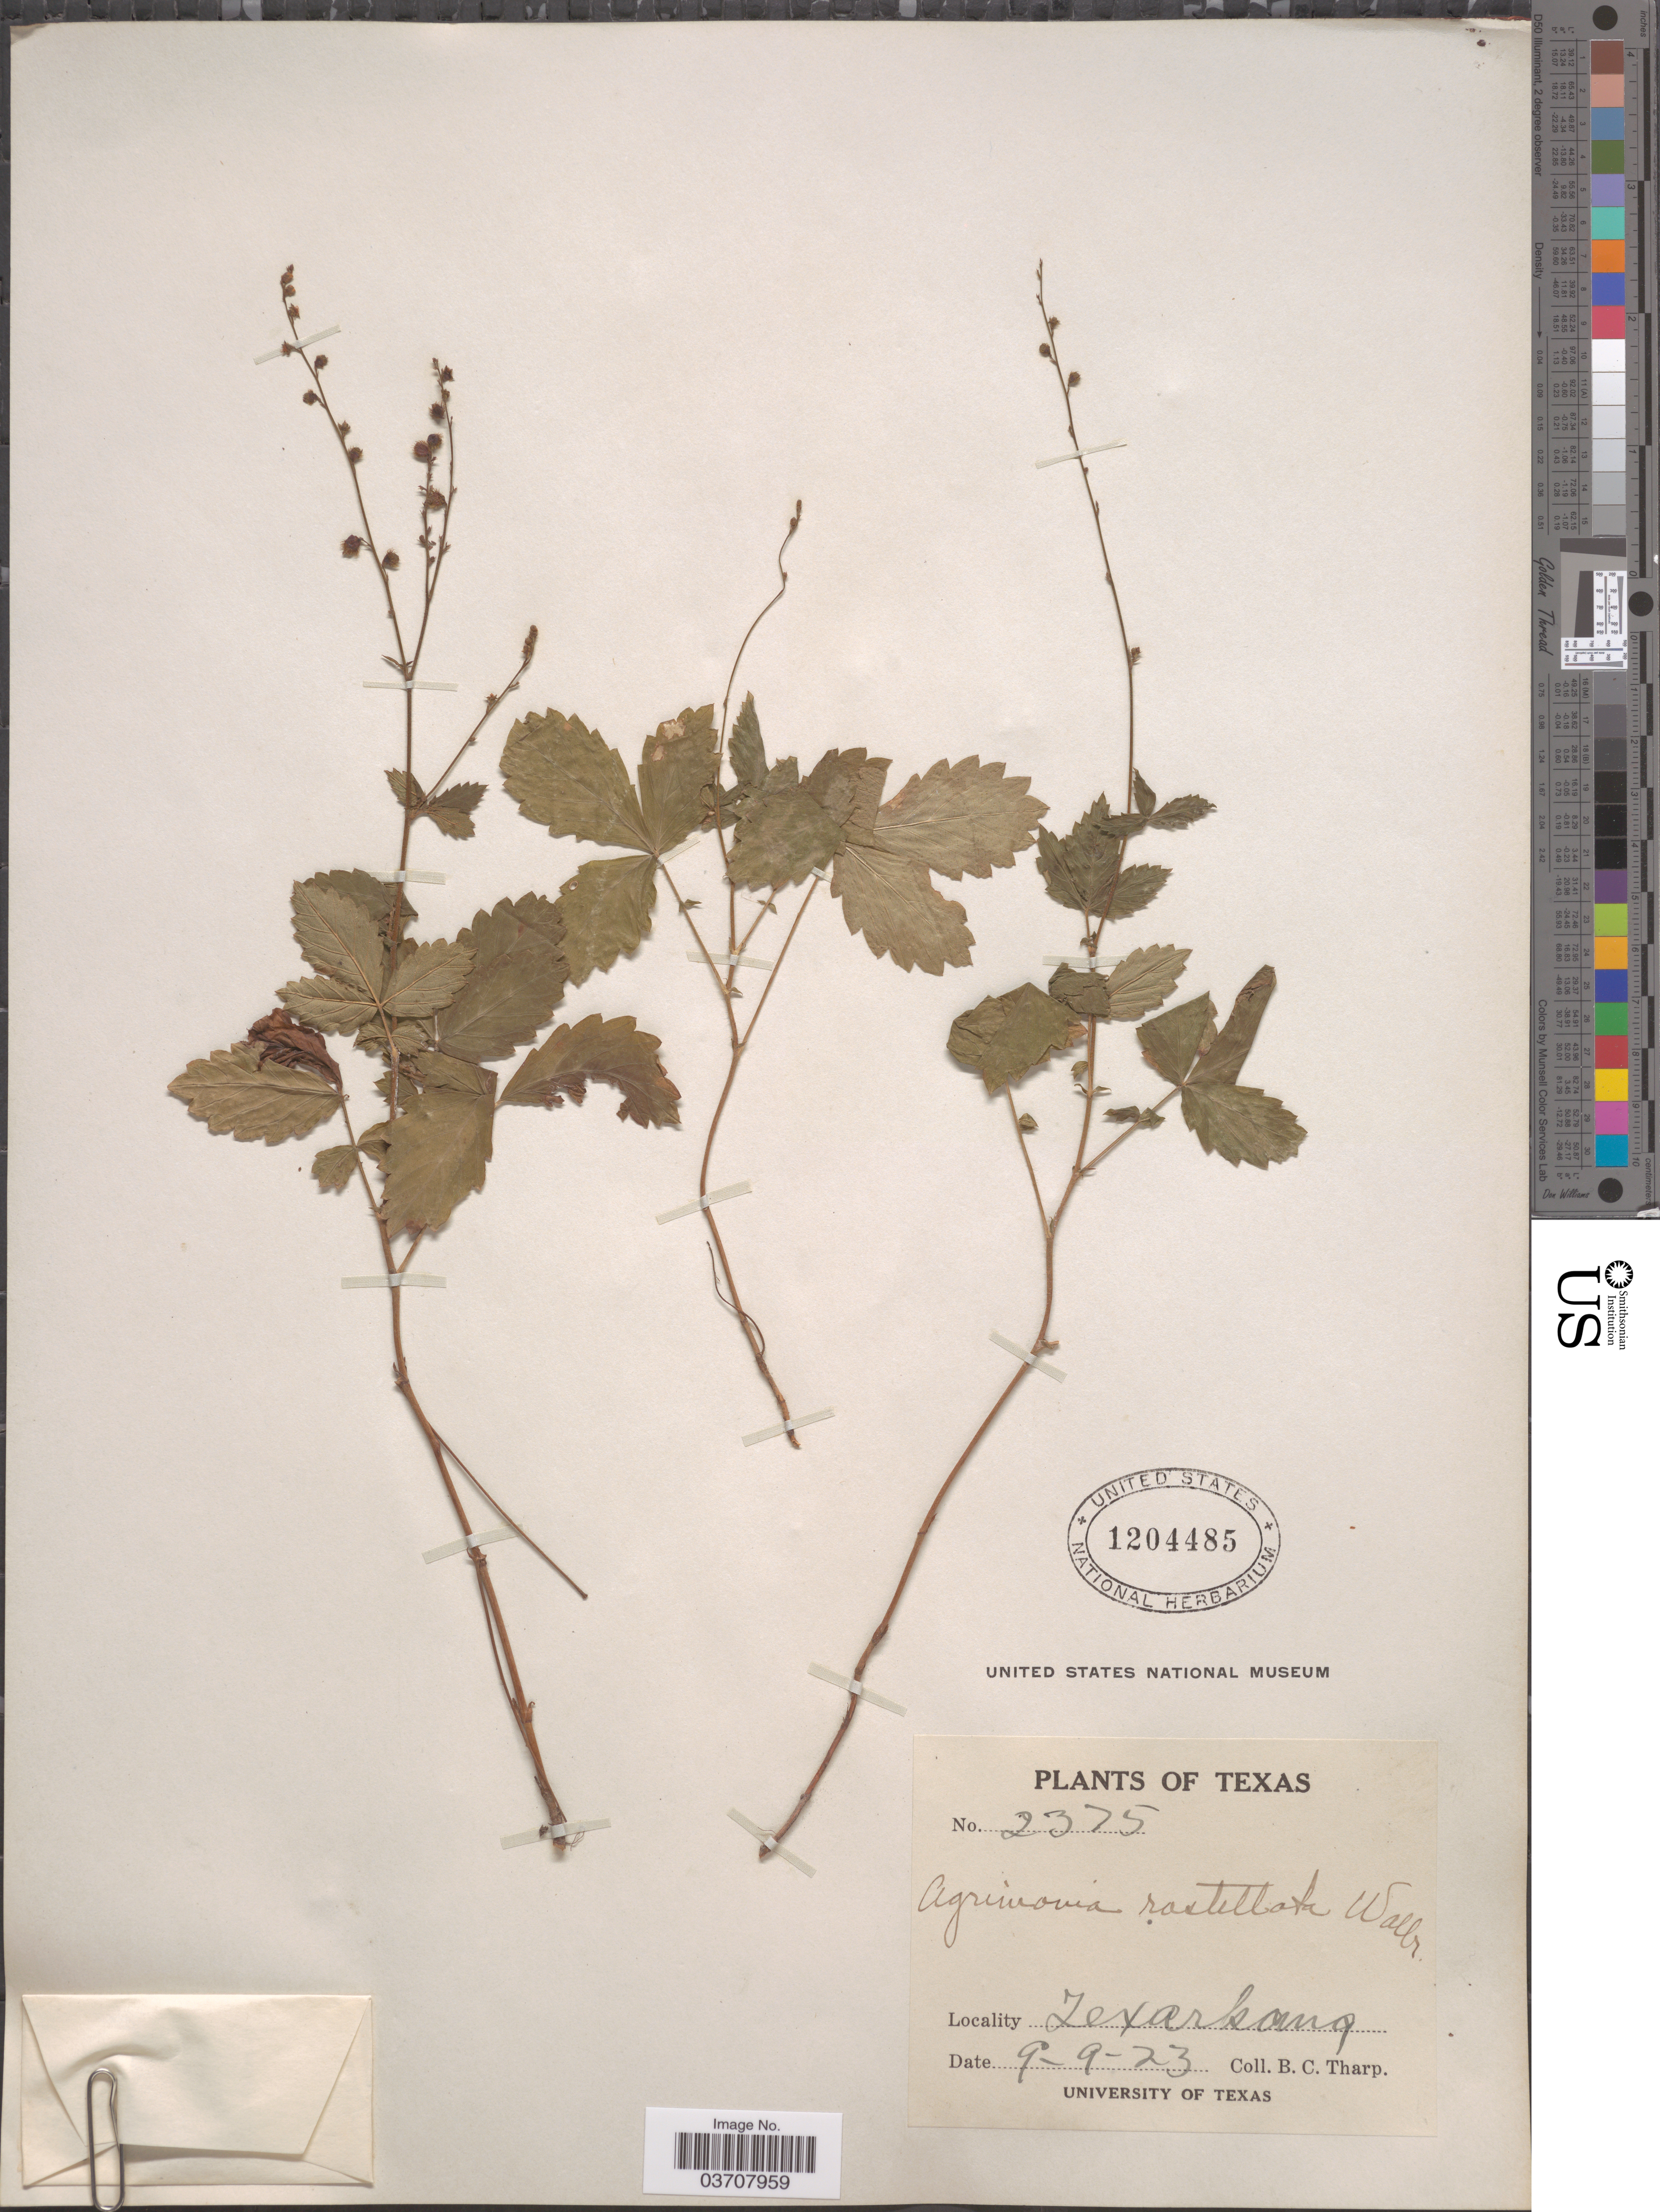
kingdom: Plantae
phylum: Tracheophyta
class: Magnoliopsida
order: Rosales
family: Rosaceae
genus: Agrimonia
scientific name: Agrimonia rostellata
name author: Wallr.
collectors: B. C. Tharp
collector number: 2375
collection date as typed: Transcribed d/m/y: 9/9/23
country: United States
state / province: Texas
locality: Texarkana.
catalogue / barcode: US 1204485